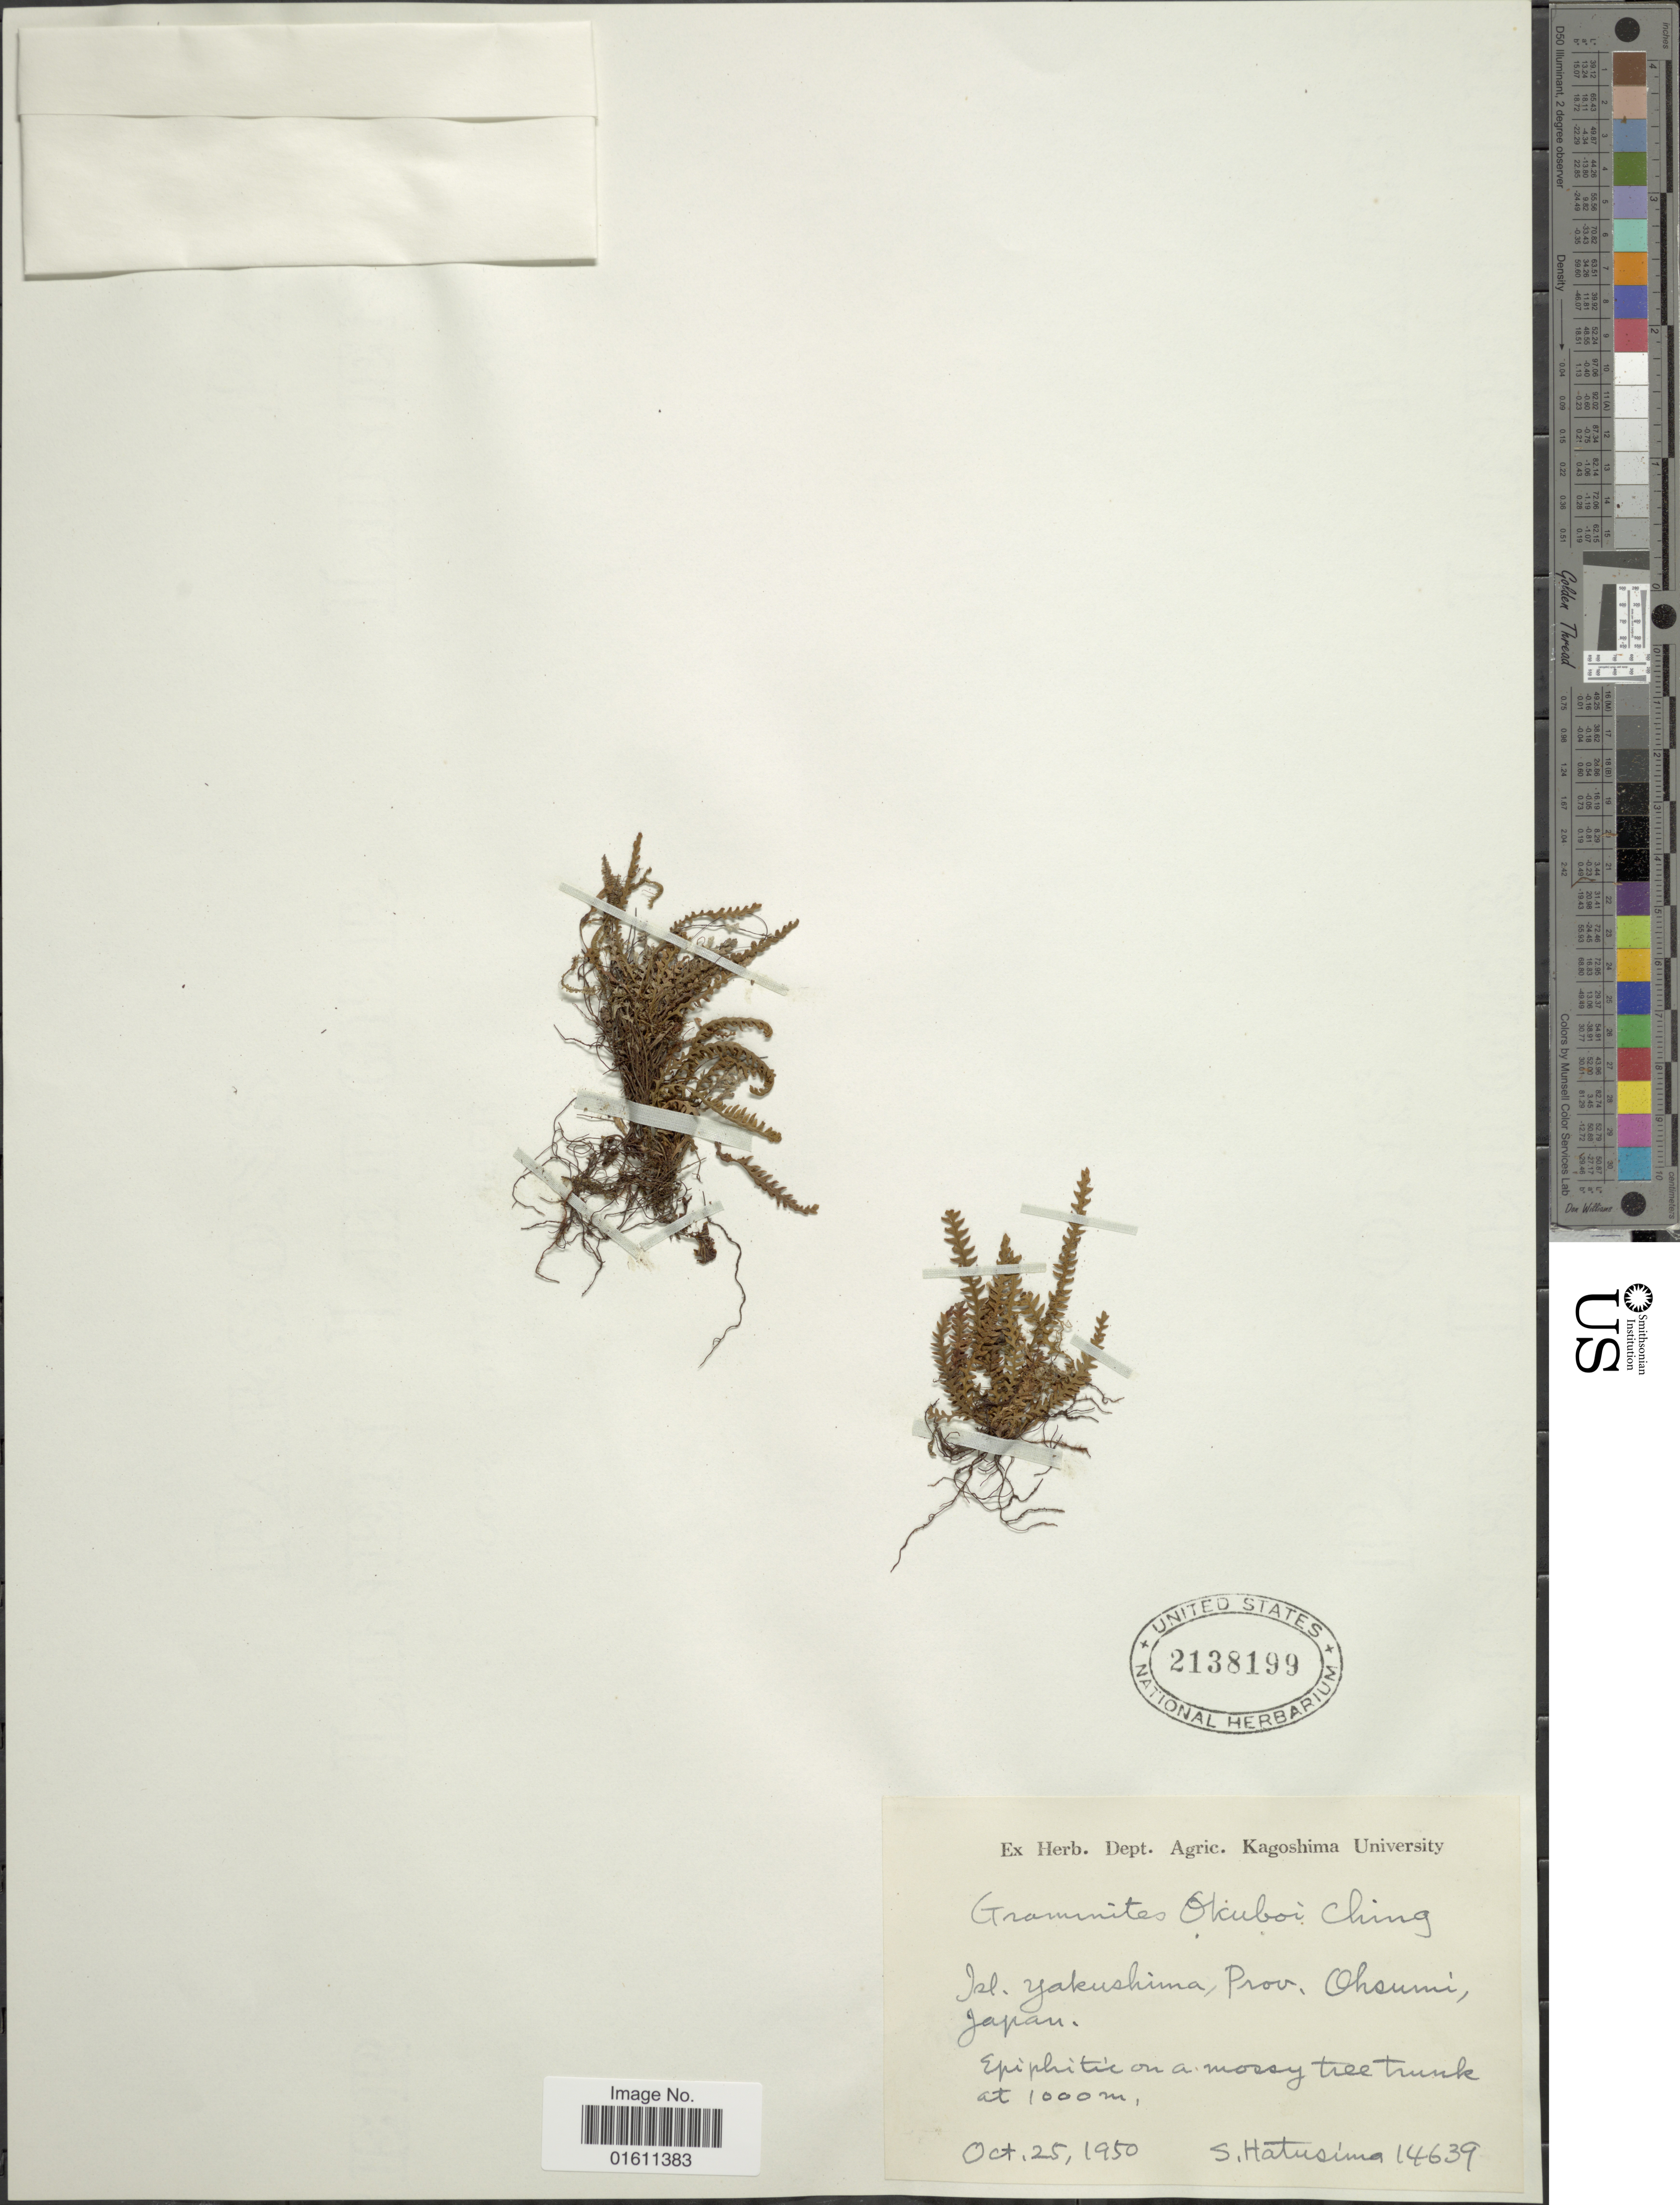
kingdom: Plantae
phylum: Tracheophyta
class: Polypodiopsida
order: Polypodiales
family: Polypodiaceae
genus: Micropolypodium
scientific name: Micropolypodium okuboi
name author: (Yatabe) Hayata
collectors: S. Hatusima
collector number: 14639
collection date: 1950-10-25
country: Japan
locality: Japan, Isl. Yakushima, Prov. Ohsumi.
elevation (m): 1000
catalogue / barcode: US 2138199